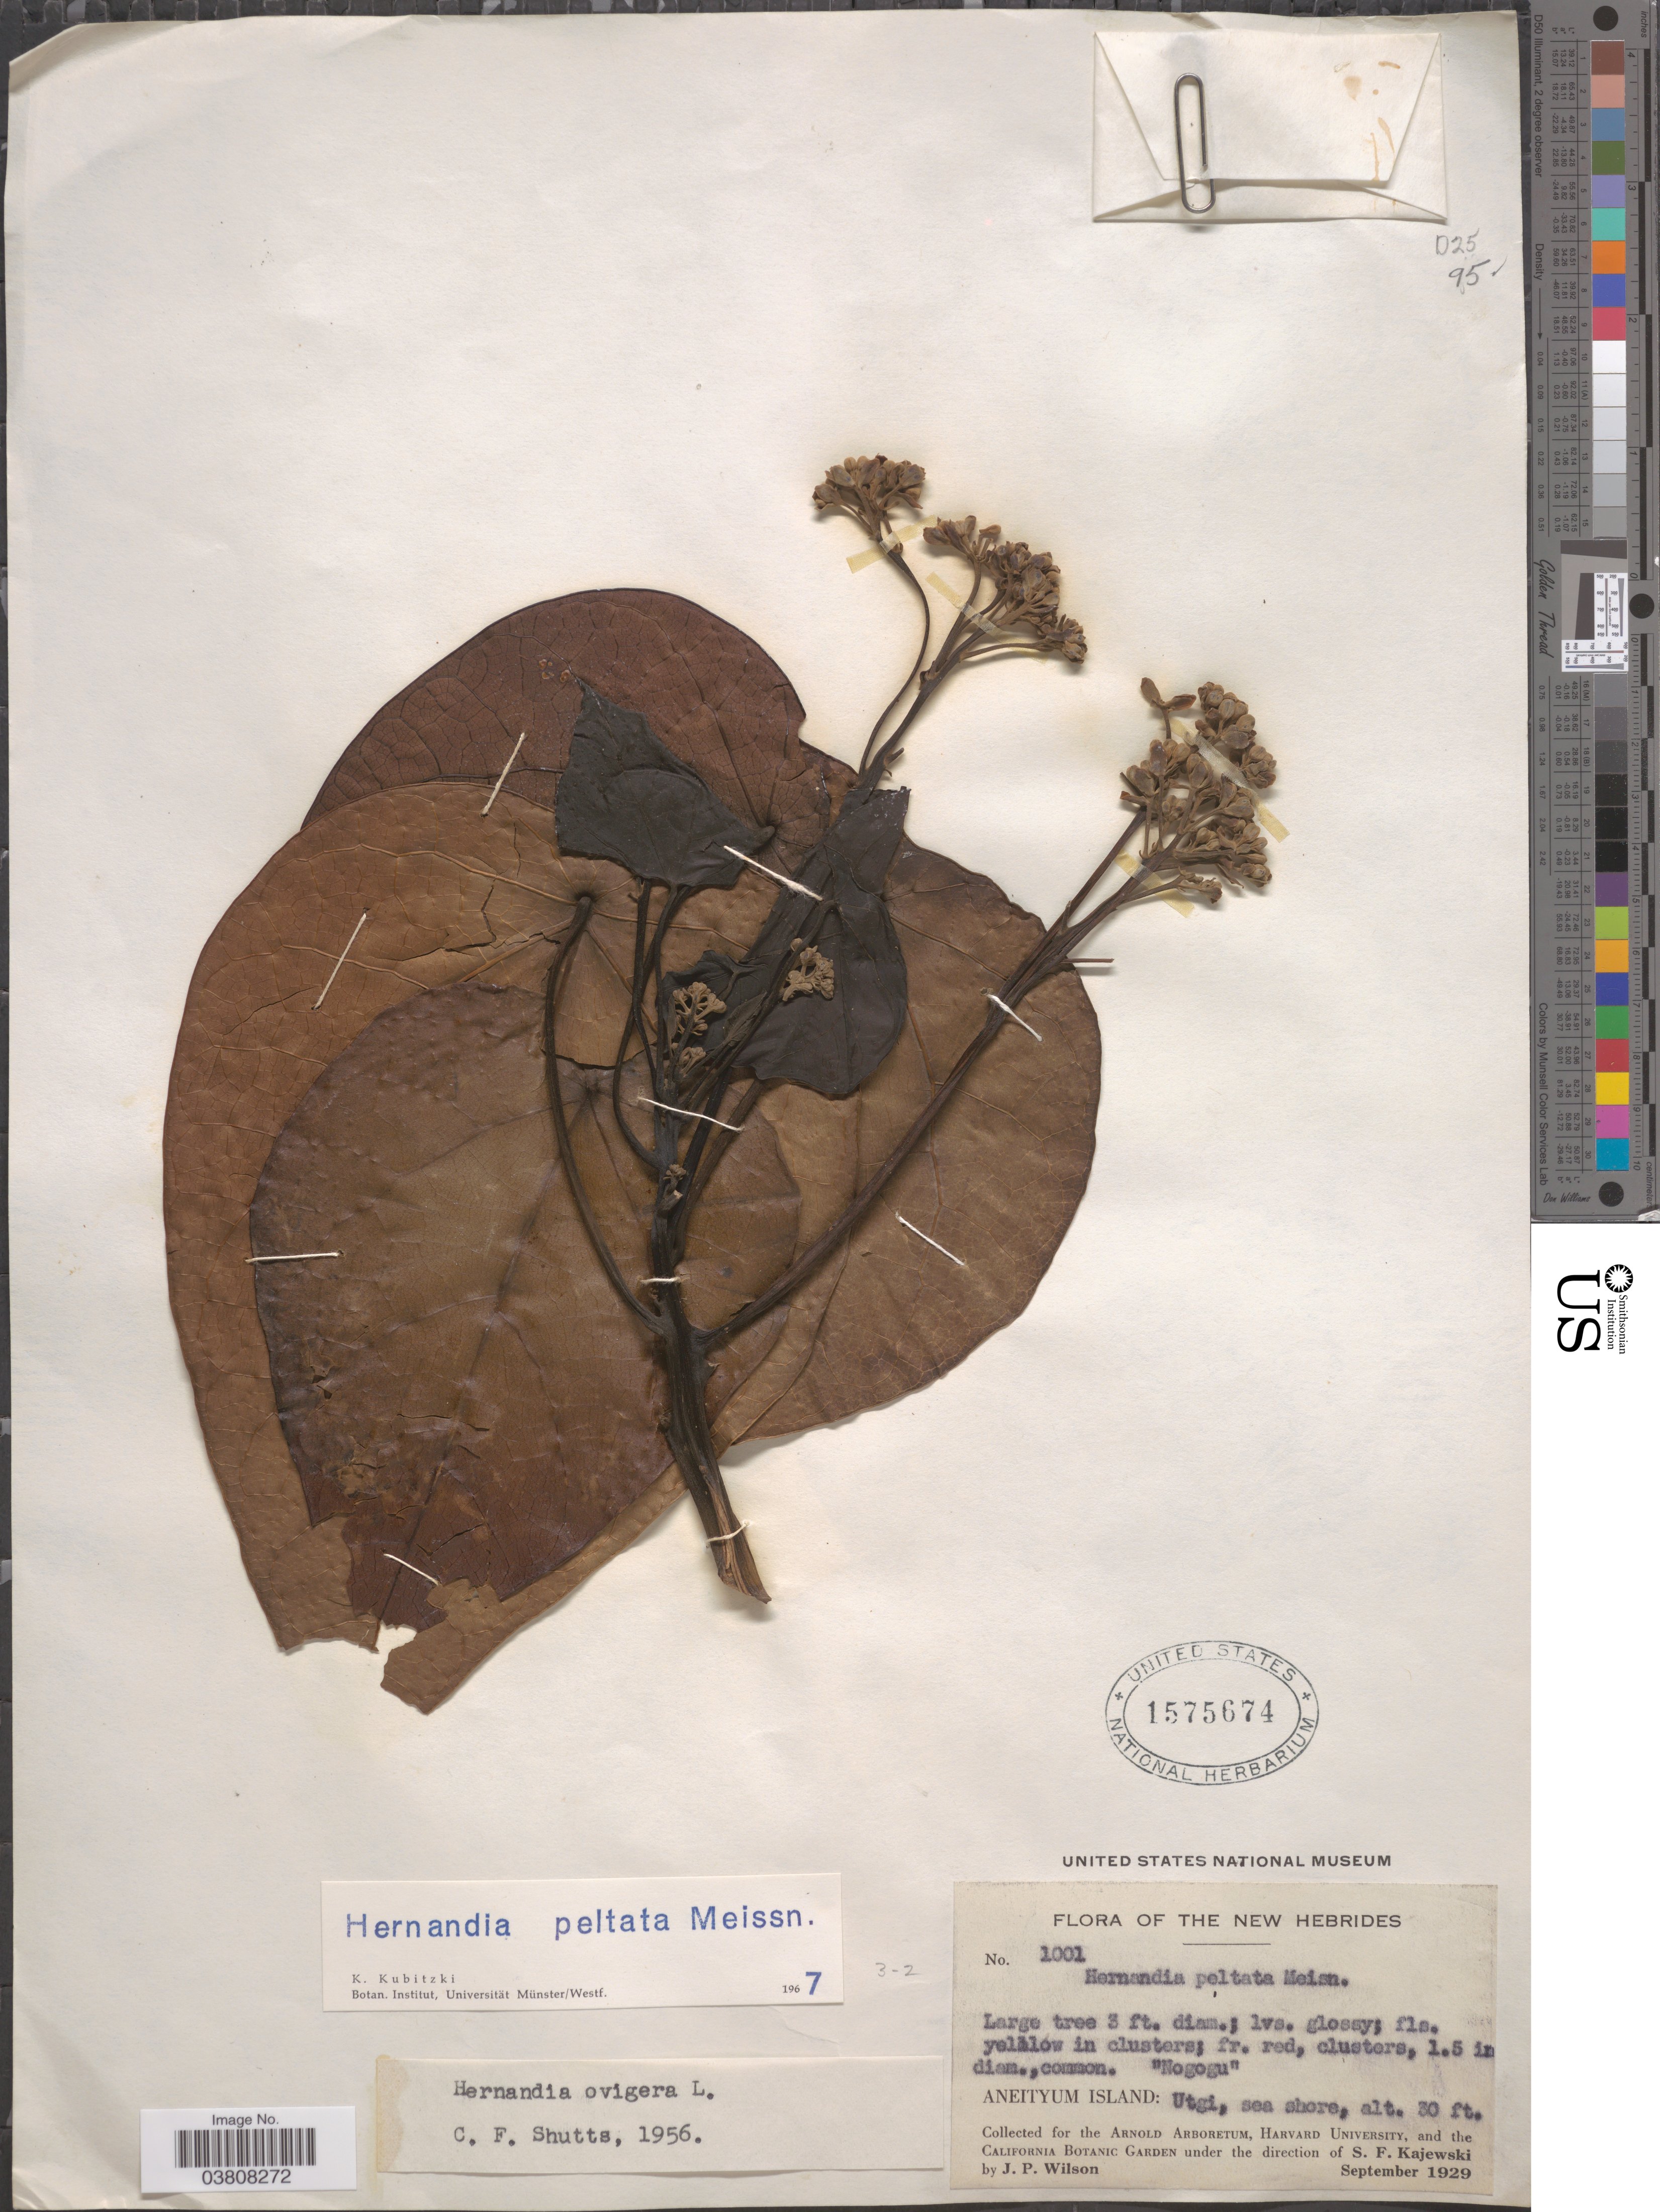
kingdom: Plantae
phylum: Tracheophyta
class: Magnoliopsida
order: Laurales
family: Hernandiaceae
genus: Hernandia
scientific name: Hernandia nymphaeifolia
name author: (C. Presl) Kubitzki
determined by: Strong, Mark T., (BOT), Smithsonian Institution - National Museum of Natural History (UNITED STATES)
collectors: J. P. Wilson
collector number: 1001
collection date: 1929-09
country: Vanuatu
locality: The New Hebrides. Aneityum Island: Utgi, sea shore.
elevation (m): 9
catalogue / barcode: US 1575674